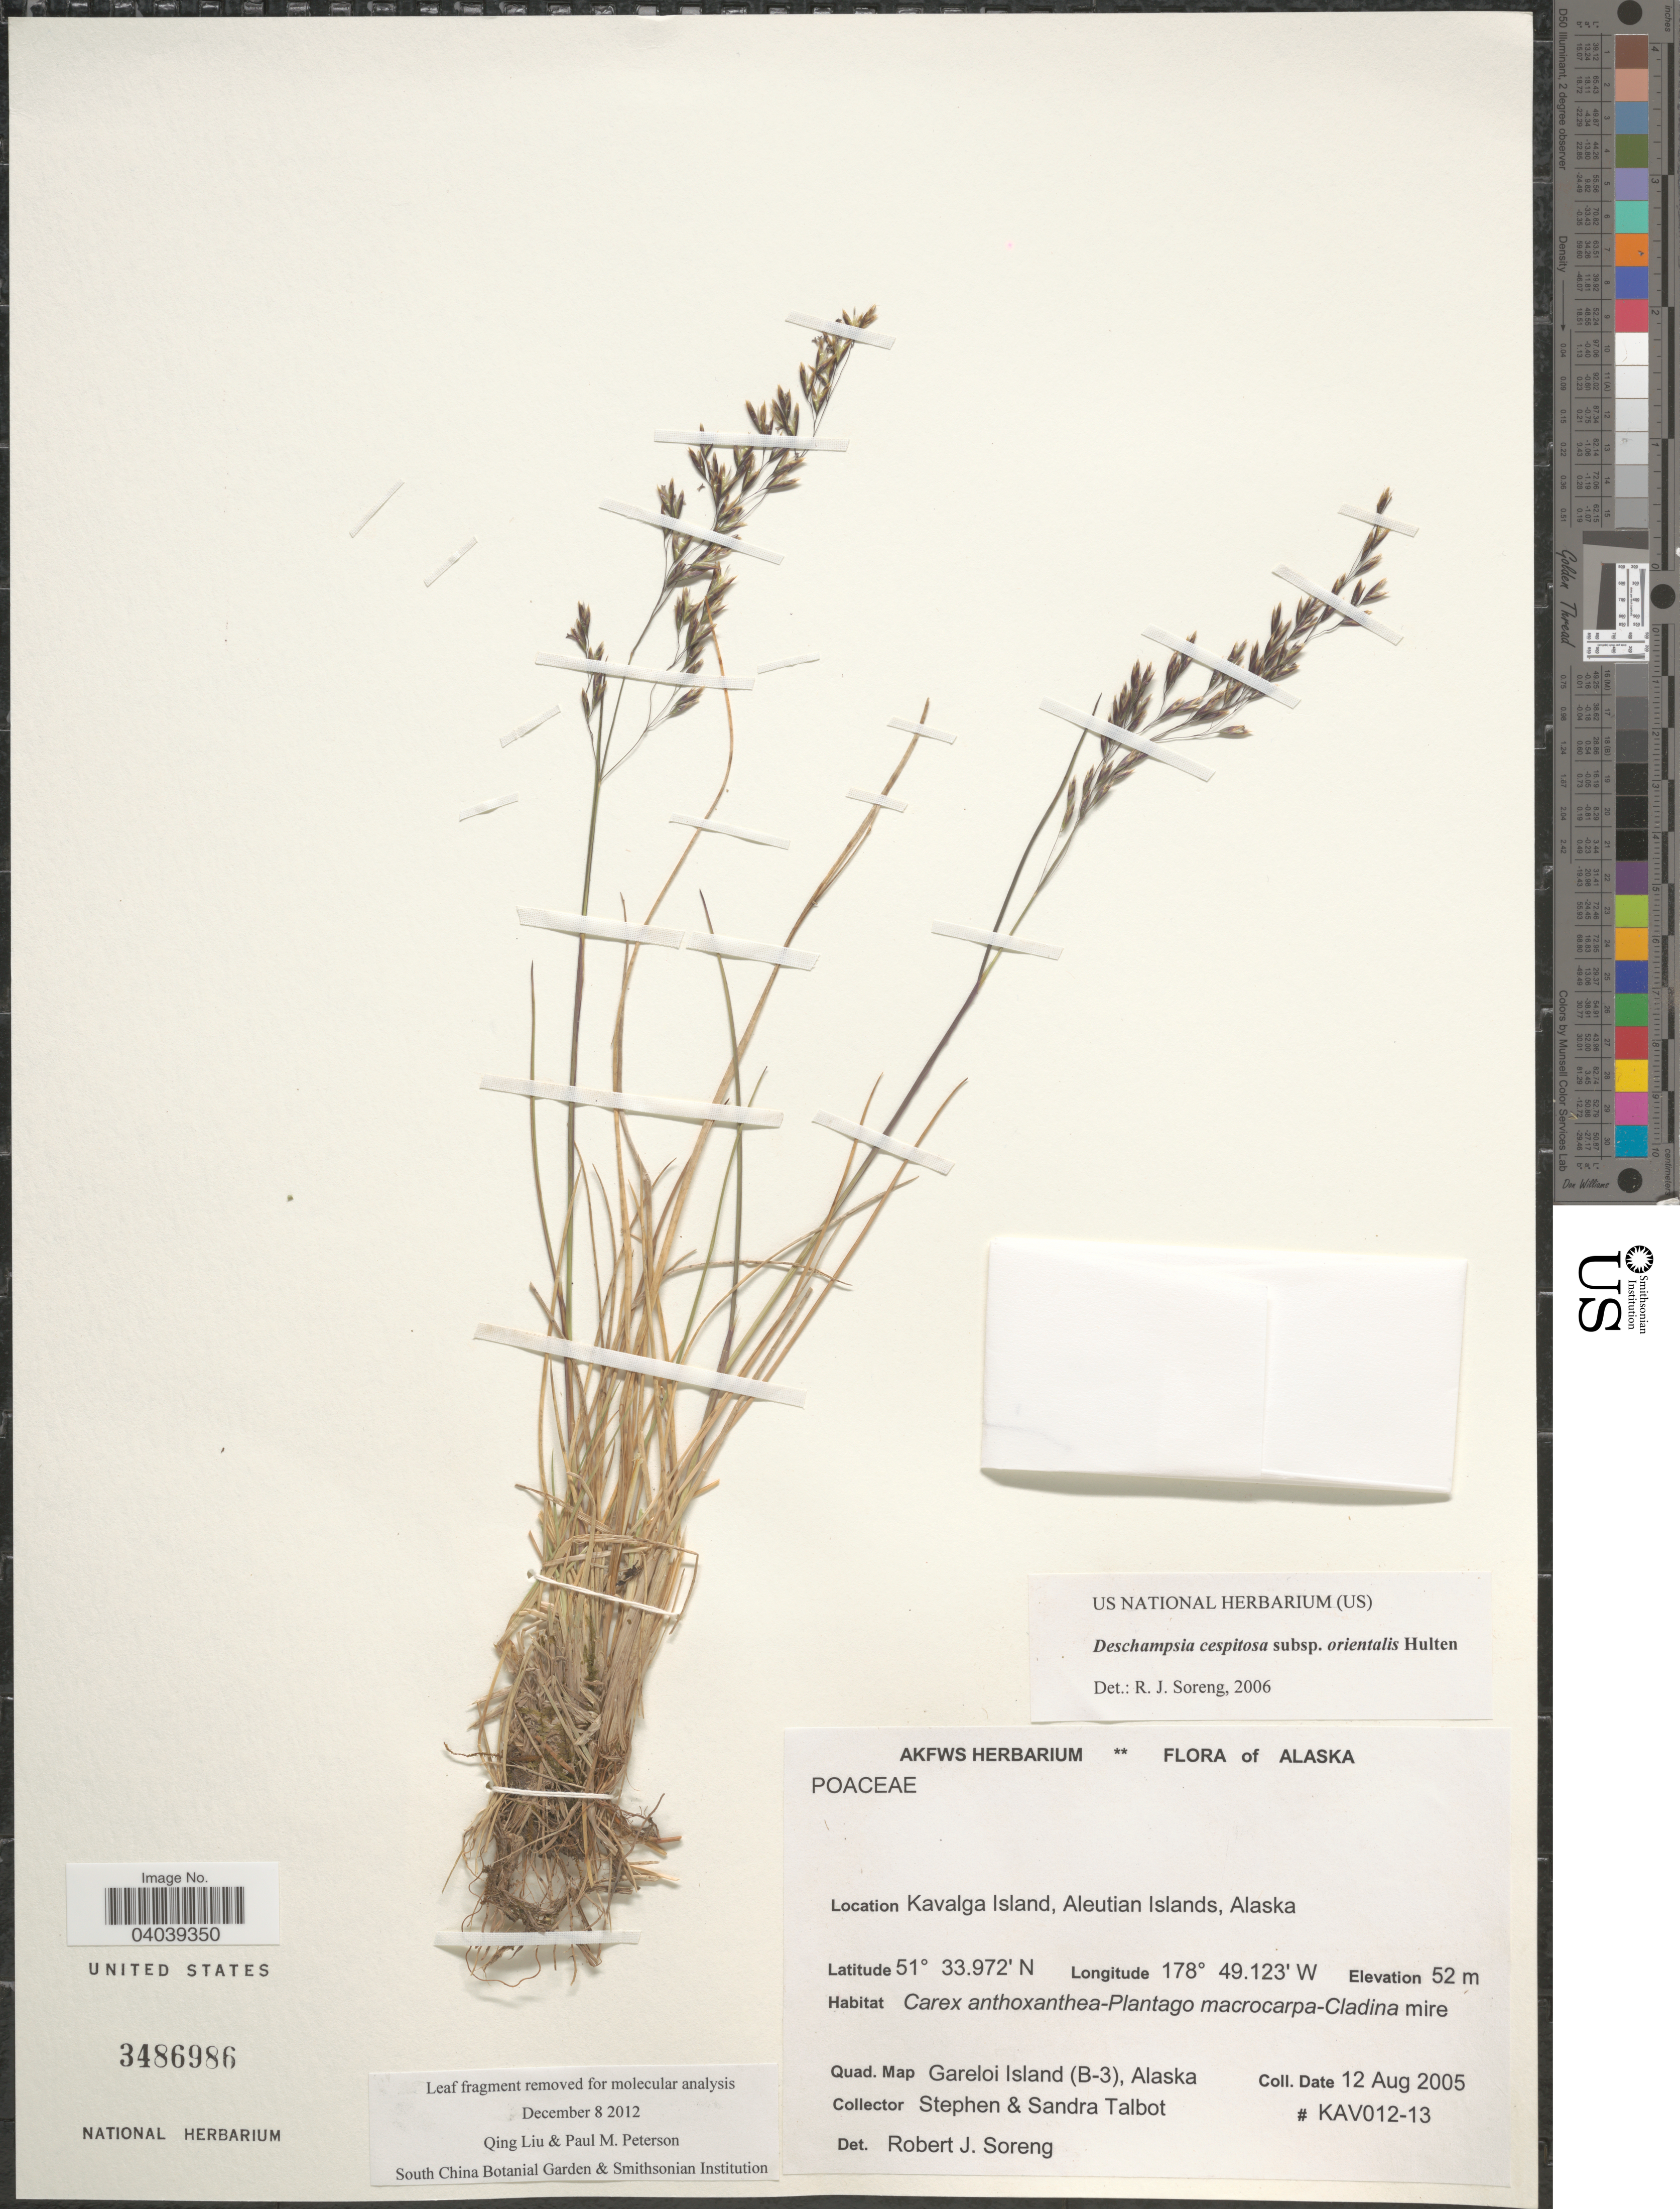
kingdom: Plantae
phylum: Tracheophyta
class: Liliopsida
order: Poales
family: Poaceae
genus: Deschampsia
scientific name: Deschampsia cespitosa subsp. orientalis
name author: Hultén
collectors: S. S. Talbot & S. Talbot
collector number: KAV012-13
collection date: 2005-08-12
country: United States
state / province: Alaska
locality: Kavalga Island, Aleutian Islands. Quad. Map Gareloi Island (B-3).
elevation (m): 52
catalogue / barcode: US 3486986